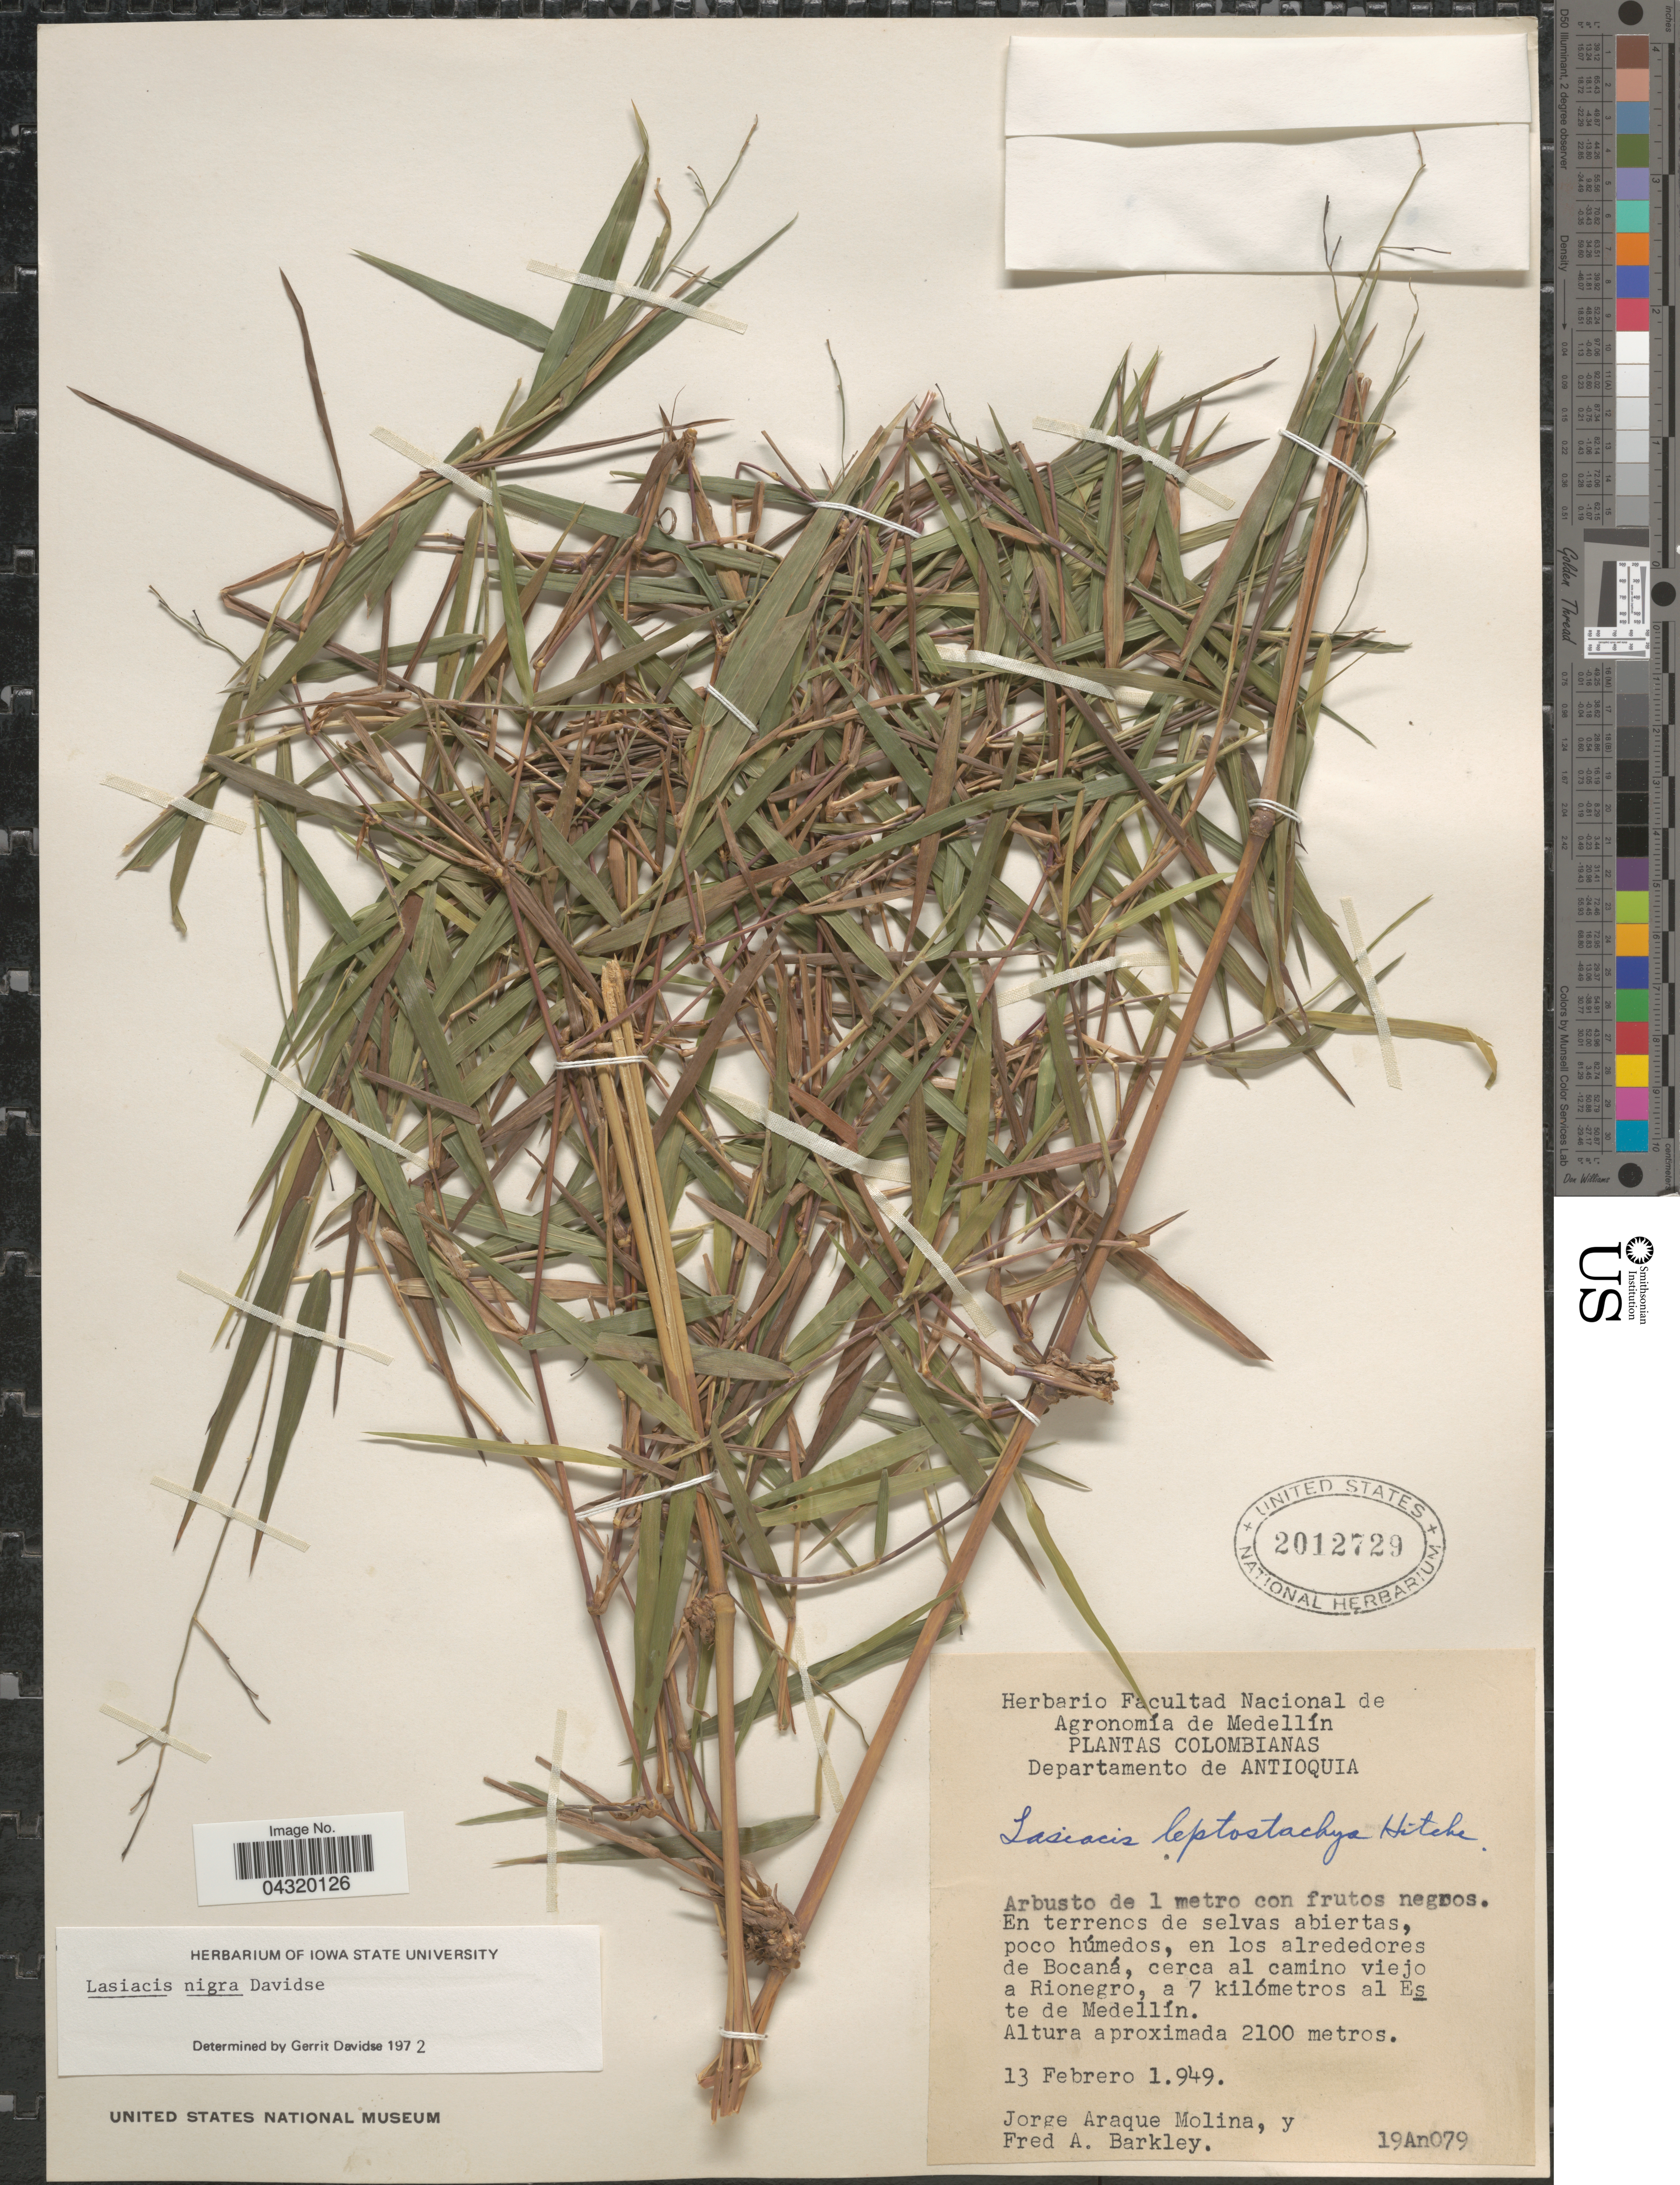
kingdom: Plantae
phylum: Tracheophyta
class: Liliopsida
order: Poales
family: Poaceae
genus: Lasiacis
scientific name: Lasiacis nigra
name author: Davidse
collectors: J. Araque Molina & F. A. Barkley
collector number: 19An079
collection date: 1949-02-13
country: Colombia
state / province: Antioquia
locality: Departamento de Antioquia. En terrenos de selvas abiertas, poco húmedos, en los alrededores de Bocaná, cerca al camino viejo a Rionegro, a 7 kilómetros al Este de Medellín.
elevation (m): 2100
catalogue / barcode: US 2012729